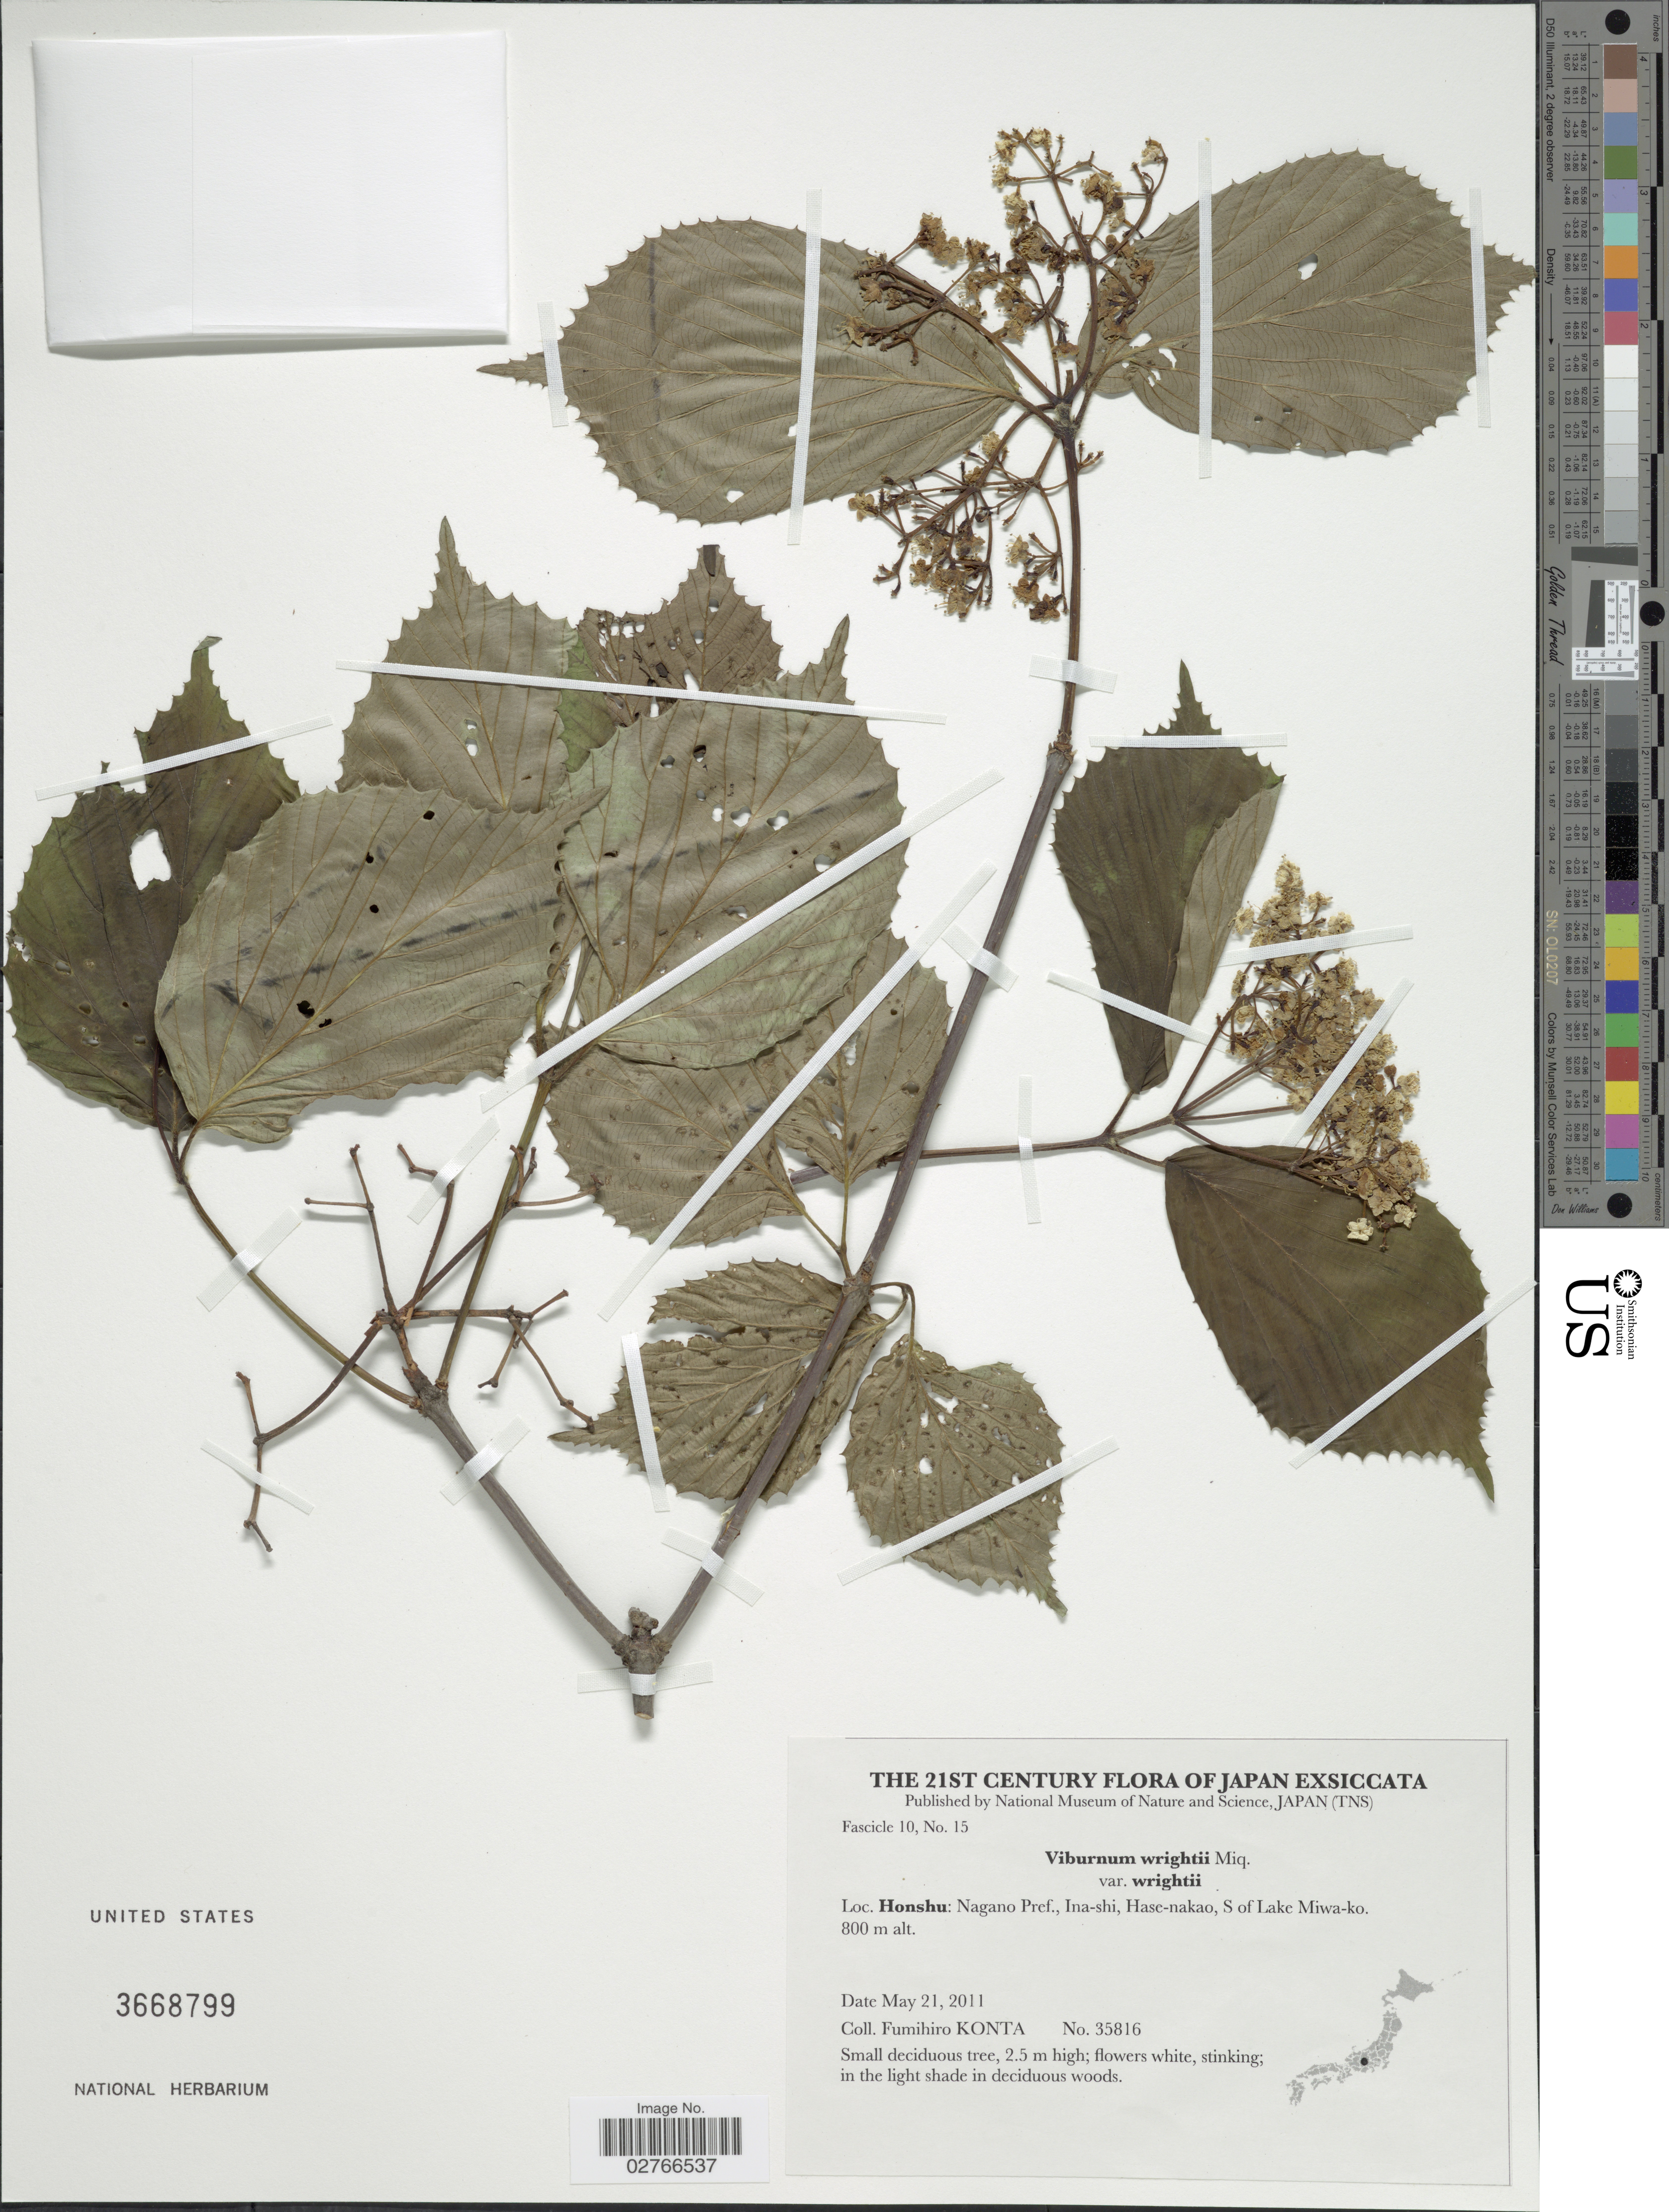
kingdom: Plantae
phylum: Tracheophyta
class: Magnoliopsida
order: Dipsacales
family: Viburnaceae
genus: Viburnum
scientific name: Viburnum wrightii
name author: Miq.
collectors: F. Konta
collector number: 35816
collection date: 2011-05-21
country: Japan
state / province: Nagano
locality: Honshu, Nagano Pref., Ina-shi, Hase-nakao, S of Lake Miwa-ko.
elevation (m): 800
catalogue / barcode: US 3668799